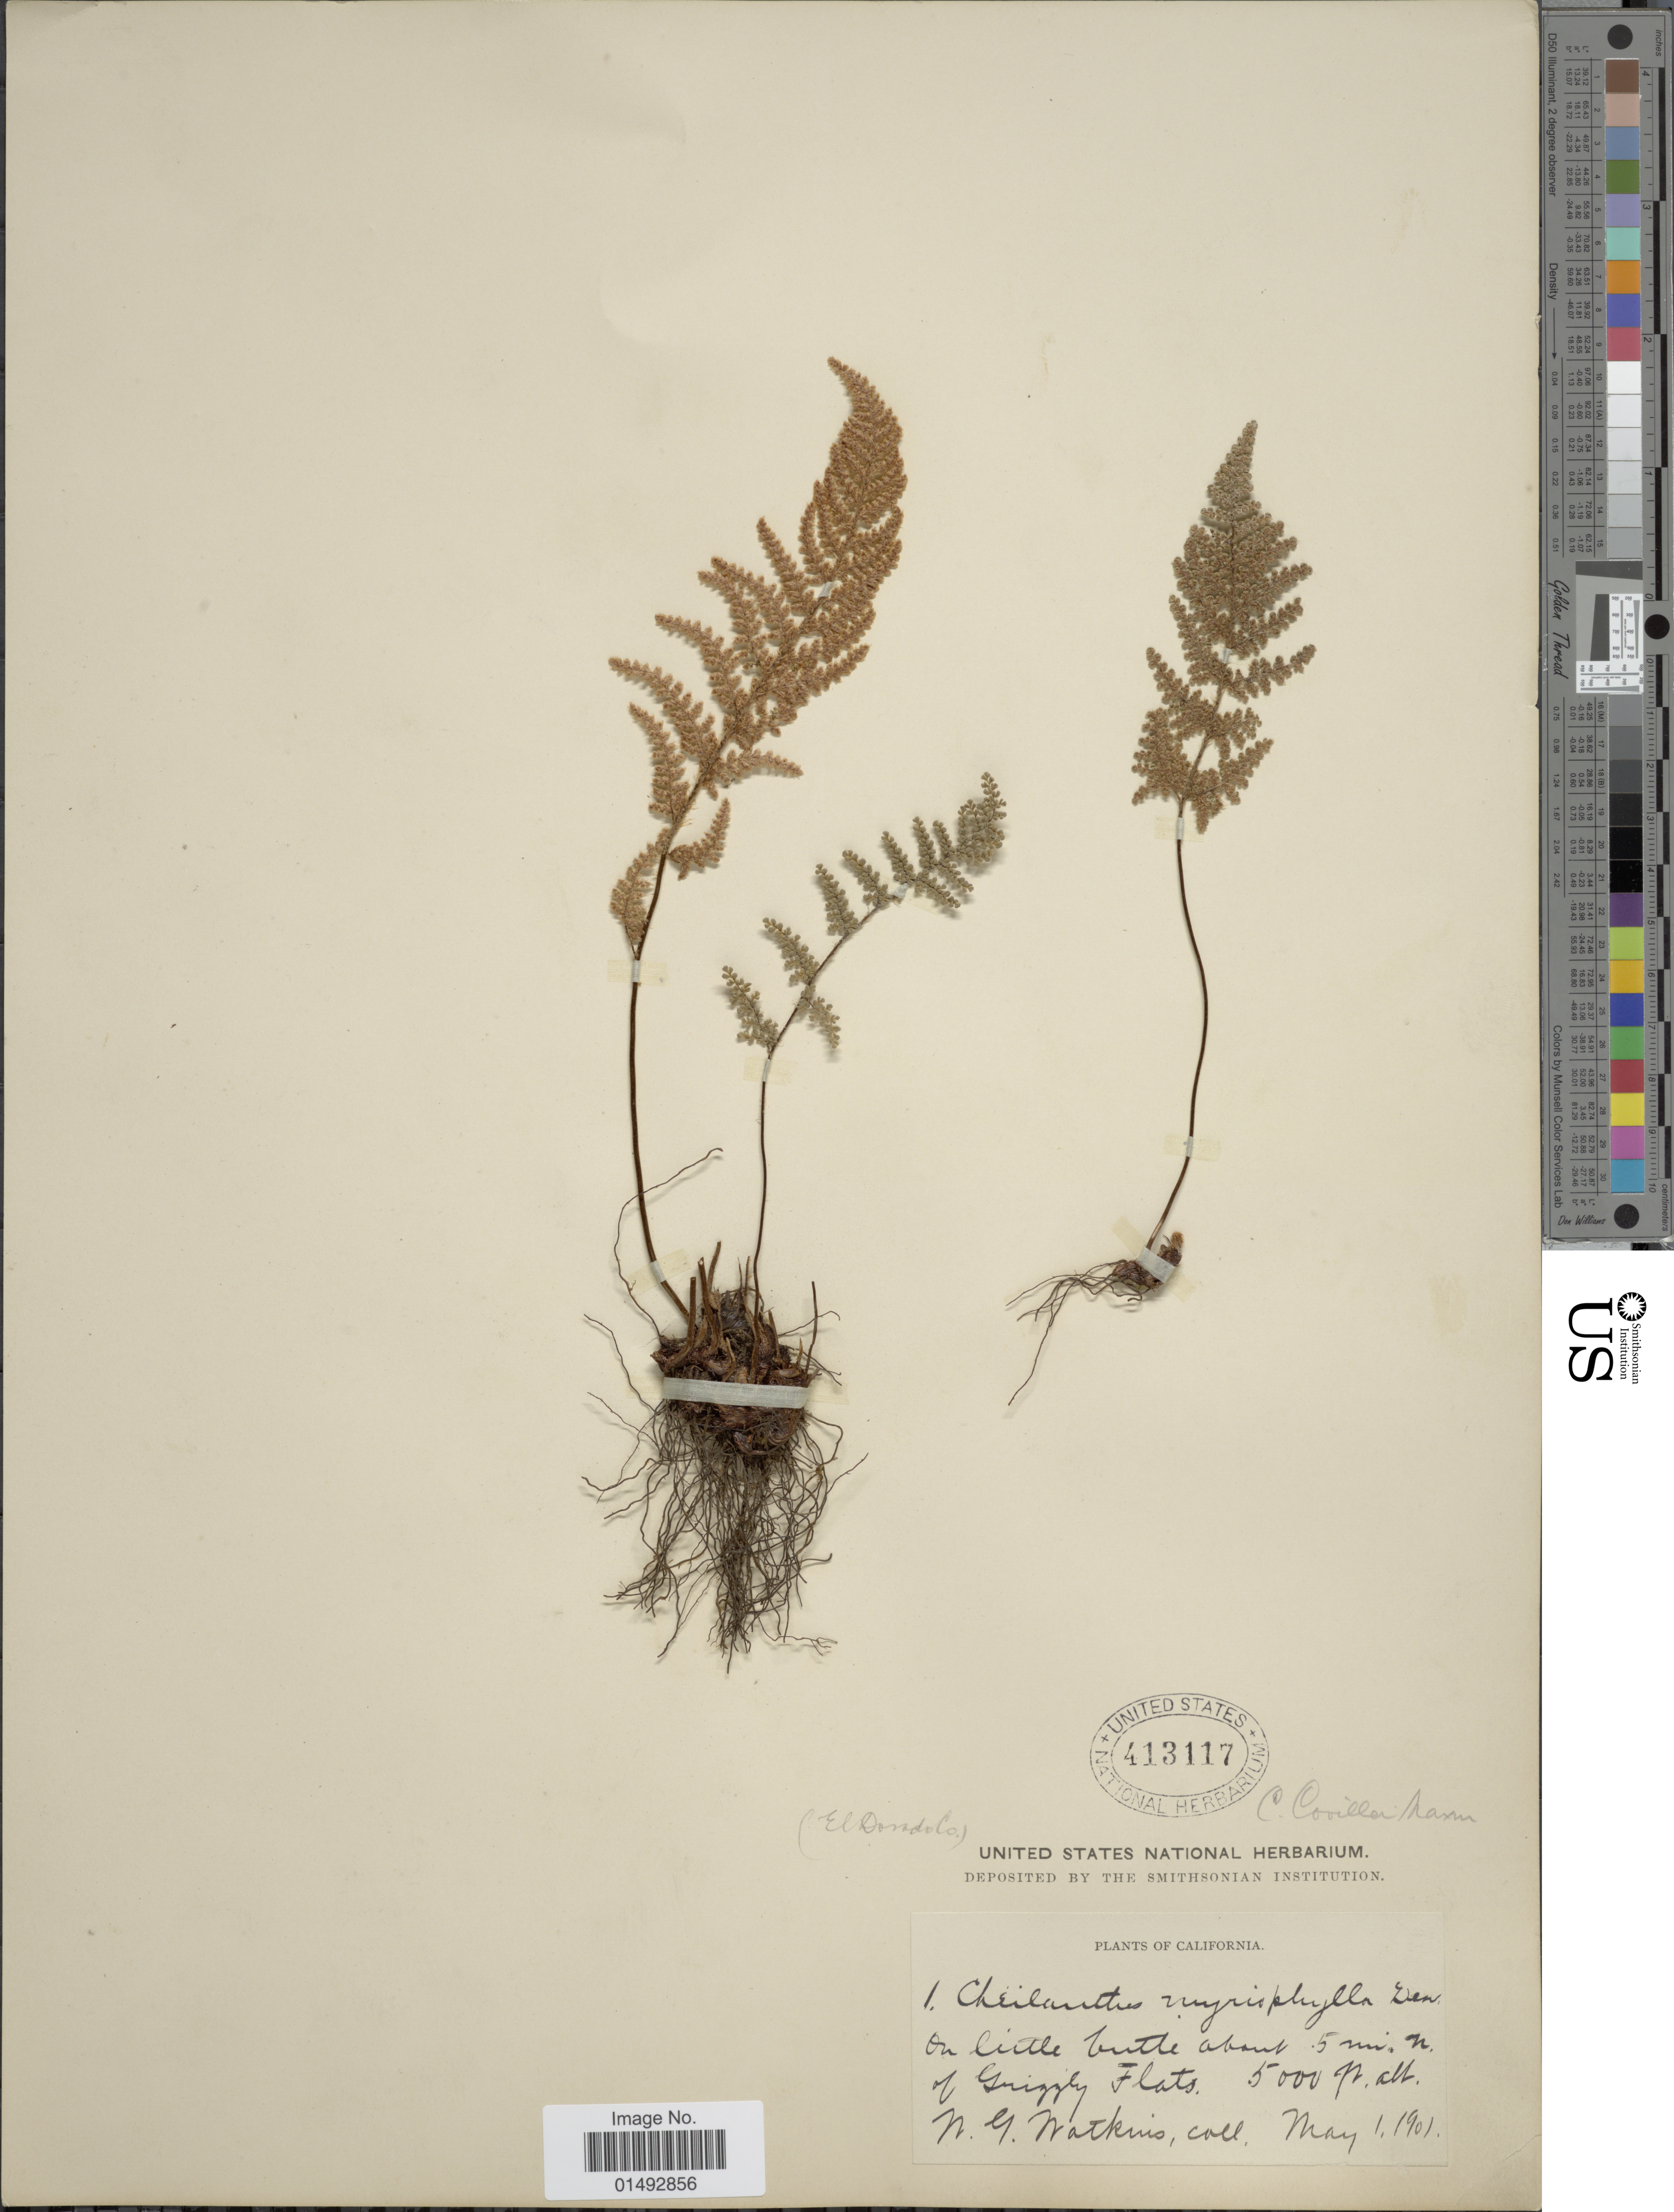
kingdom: Plantae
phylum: Tracheophyta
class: Polypodiopsida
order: Polypodiales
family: Pteridaceae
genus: Myriopteris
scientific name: Myriopteris covillei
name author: (Maxon) Á. Löve & D. Löve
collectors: W. Watkins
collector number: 1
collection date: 1901-05-01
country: United States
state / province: California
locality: On little butte about 5 mi, N. of Grizzly Flats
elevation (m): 1524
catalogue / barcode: US 413117